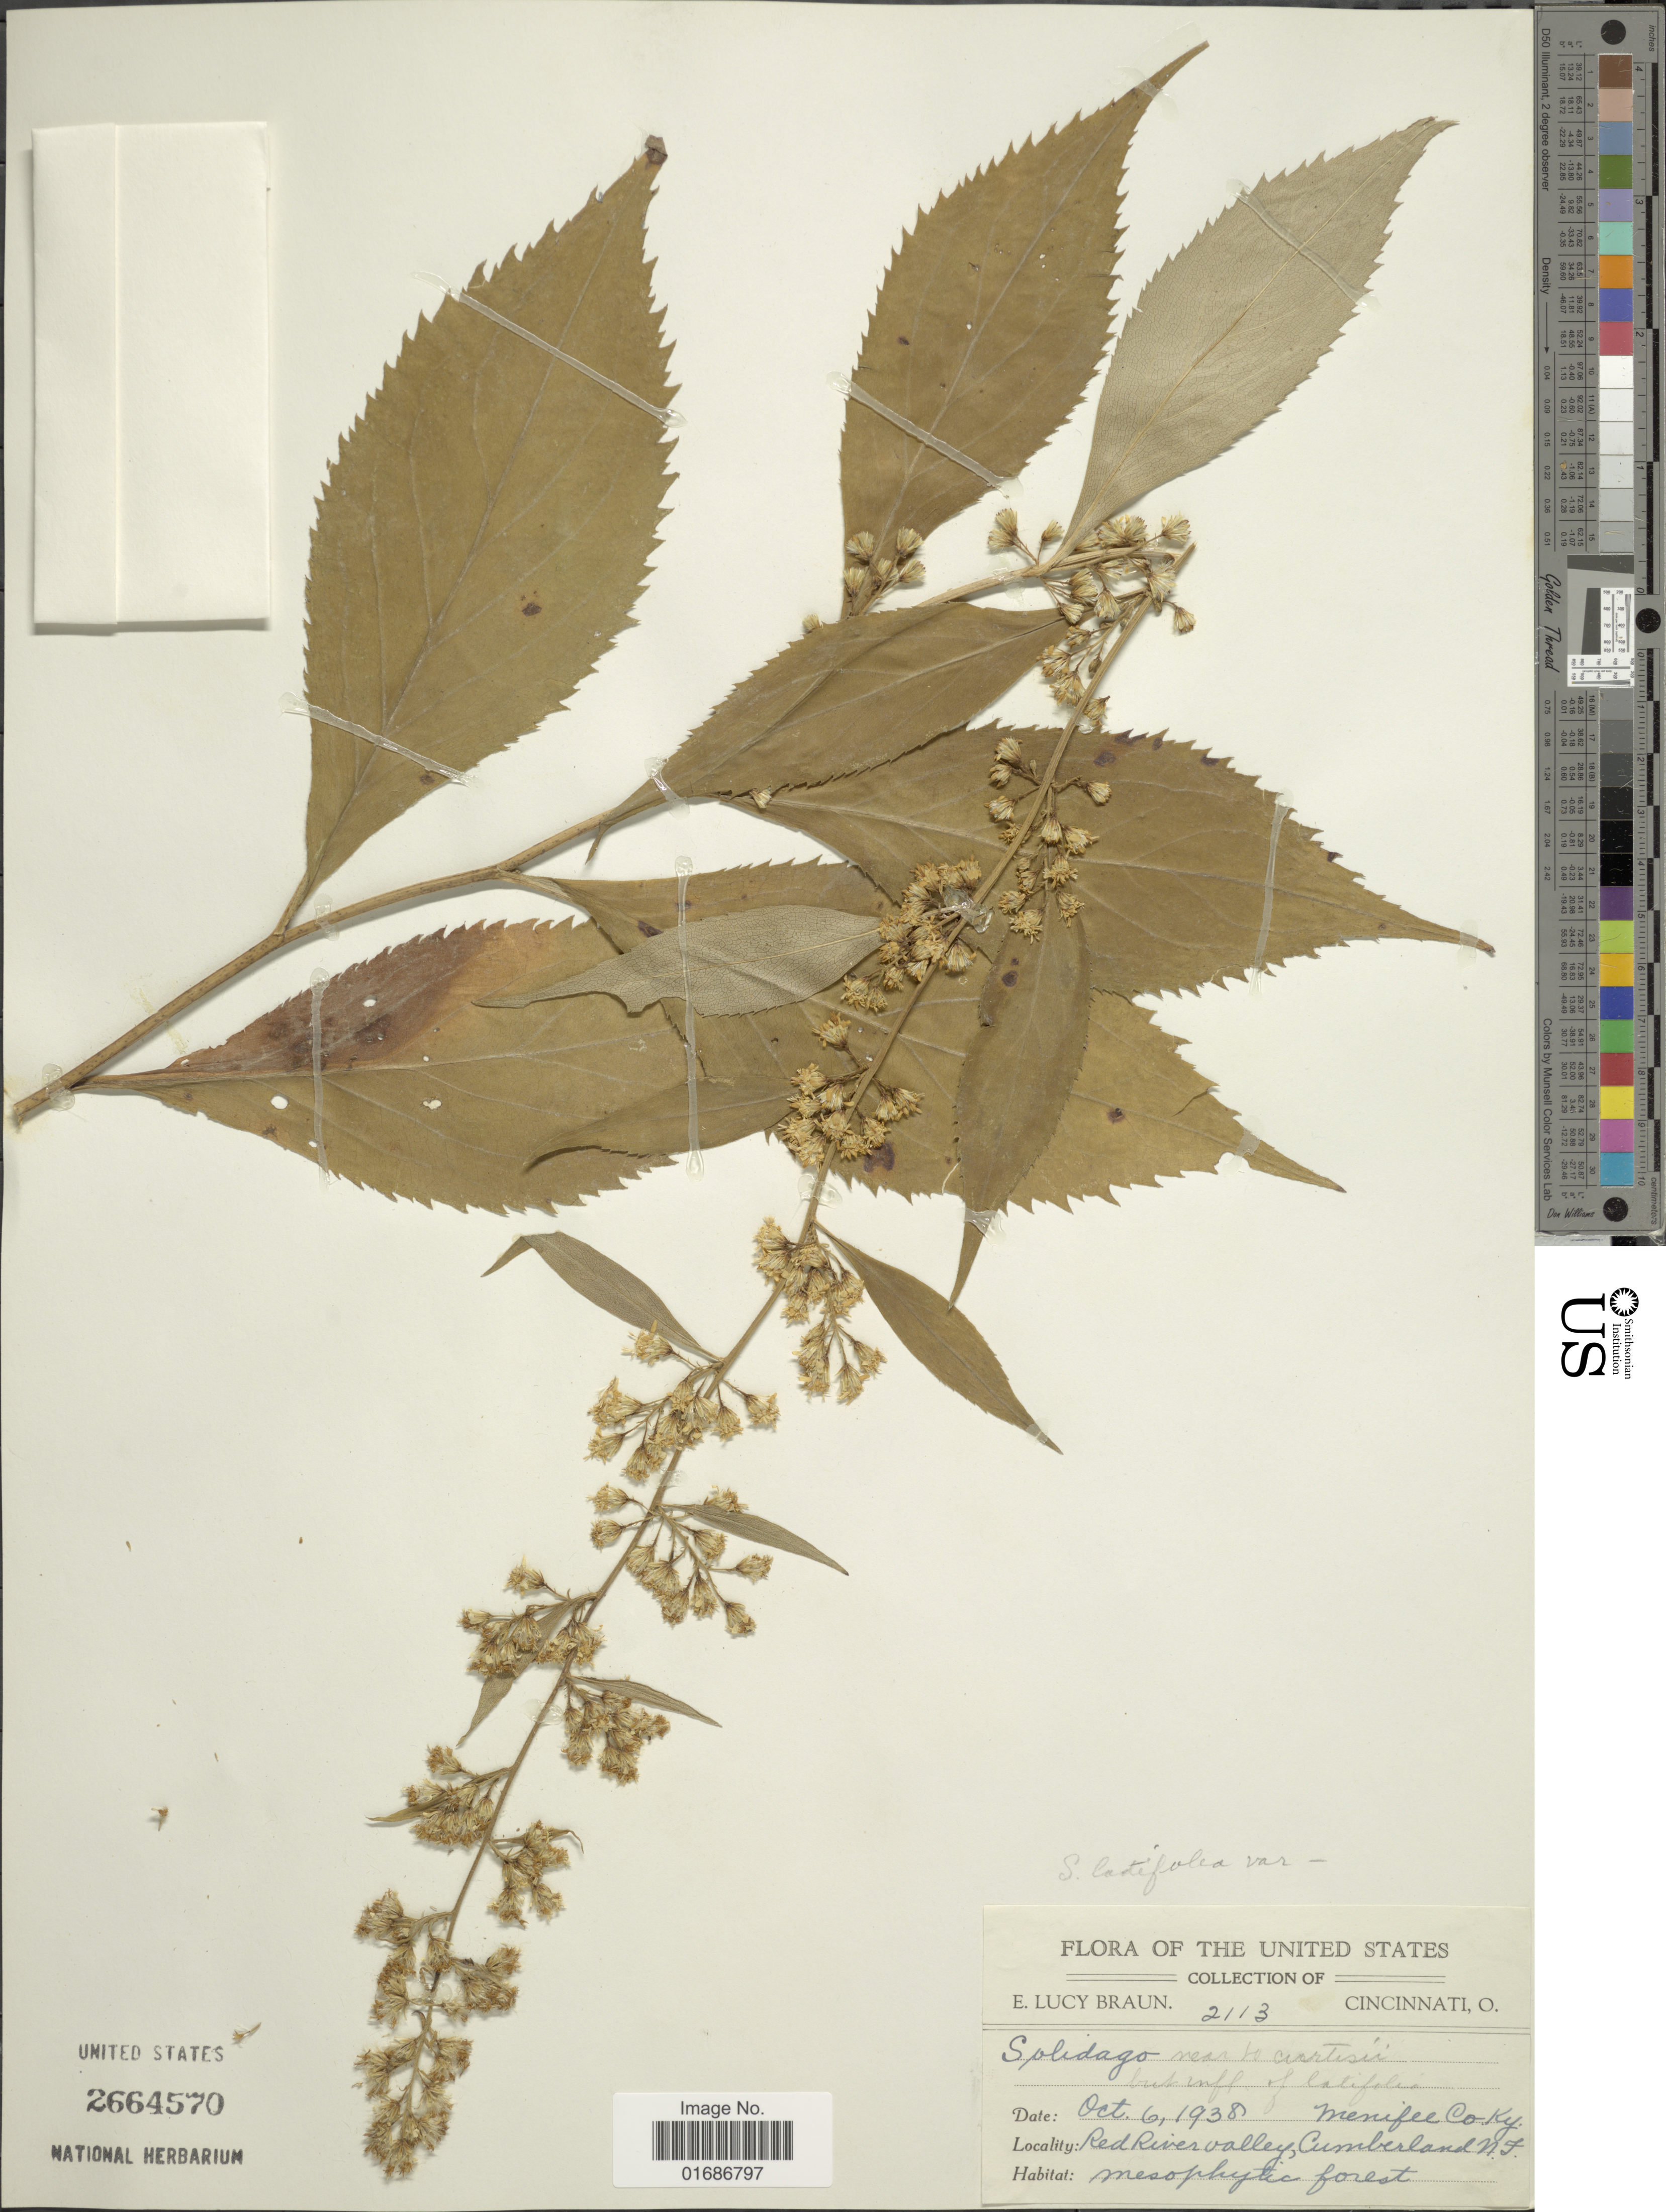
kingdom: Plantae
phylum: Tracheophyta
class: Magnoliopsida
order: Asterales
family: Asteraceae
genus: Solidago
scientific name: Solidago flexicaulis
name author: L.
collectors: E. L. Braun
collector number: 2113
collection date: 1938-10-06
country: United States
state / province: Kentucky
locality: Red River Valley, Cumberland N.T. Menifee Co. Ky.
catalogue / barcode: US 2664570